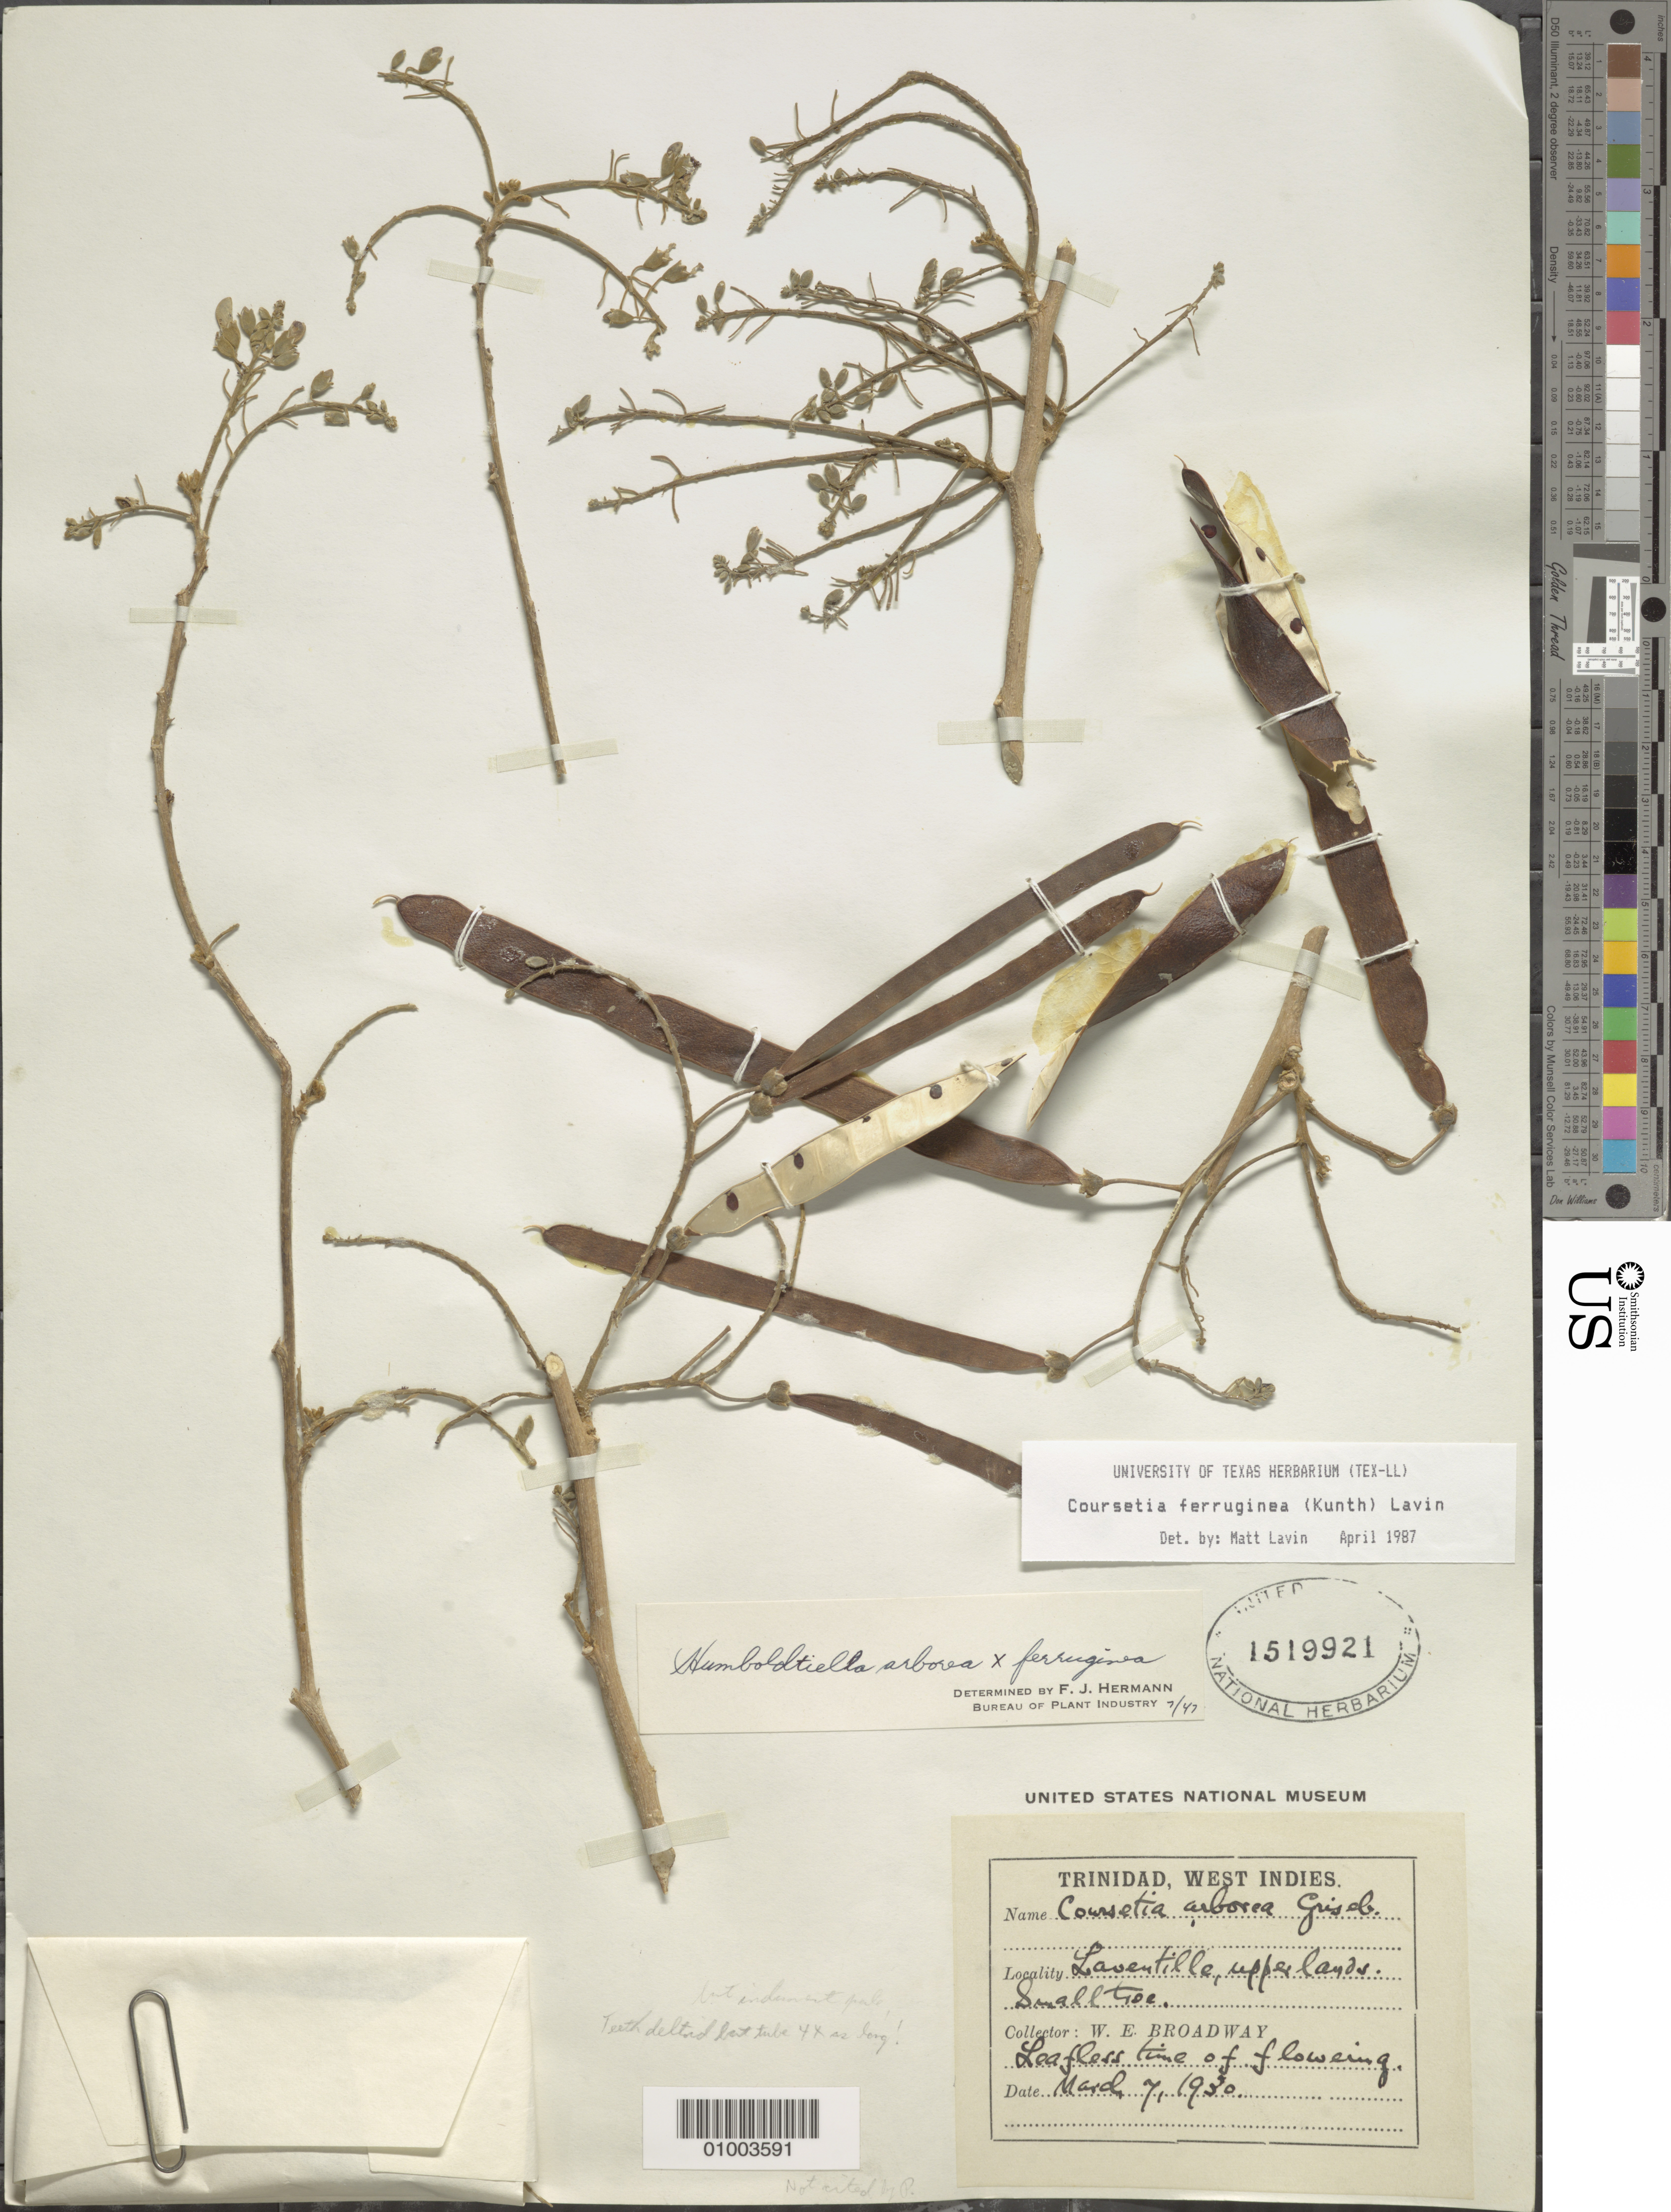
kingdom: Plantae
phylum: Tracheophyta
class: Magnoliopsida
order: Fabales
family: Fabaceae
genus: Coursetia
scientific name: Coursetia ferruginea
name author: (Kunth) Lavin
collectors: W. E. Broadway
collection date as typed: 07 Mar 1930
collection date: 1930-03-07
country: Trinidad and Tobago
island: Trinidad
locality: Laventille, upperlands. Smalltoe.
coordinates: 0 N, 0 E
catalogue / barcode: US 1519921